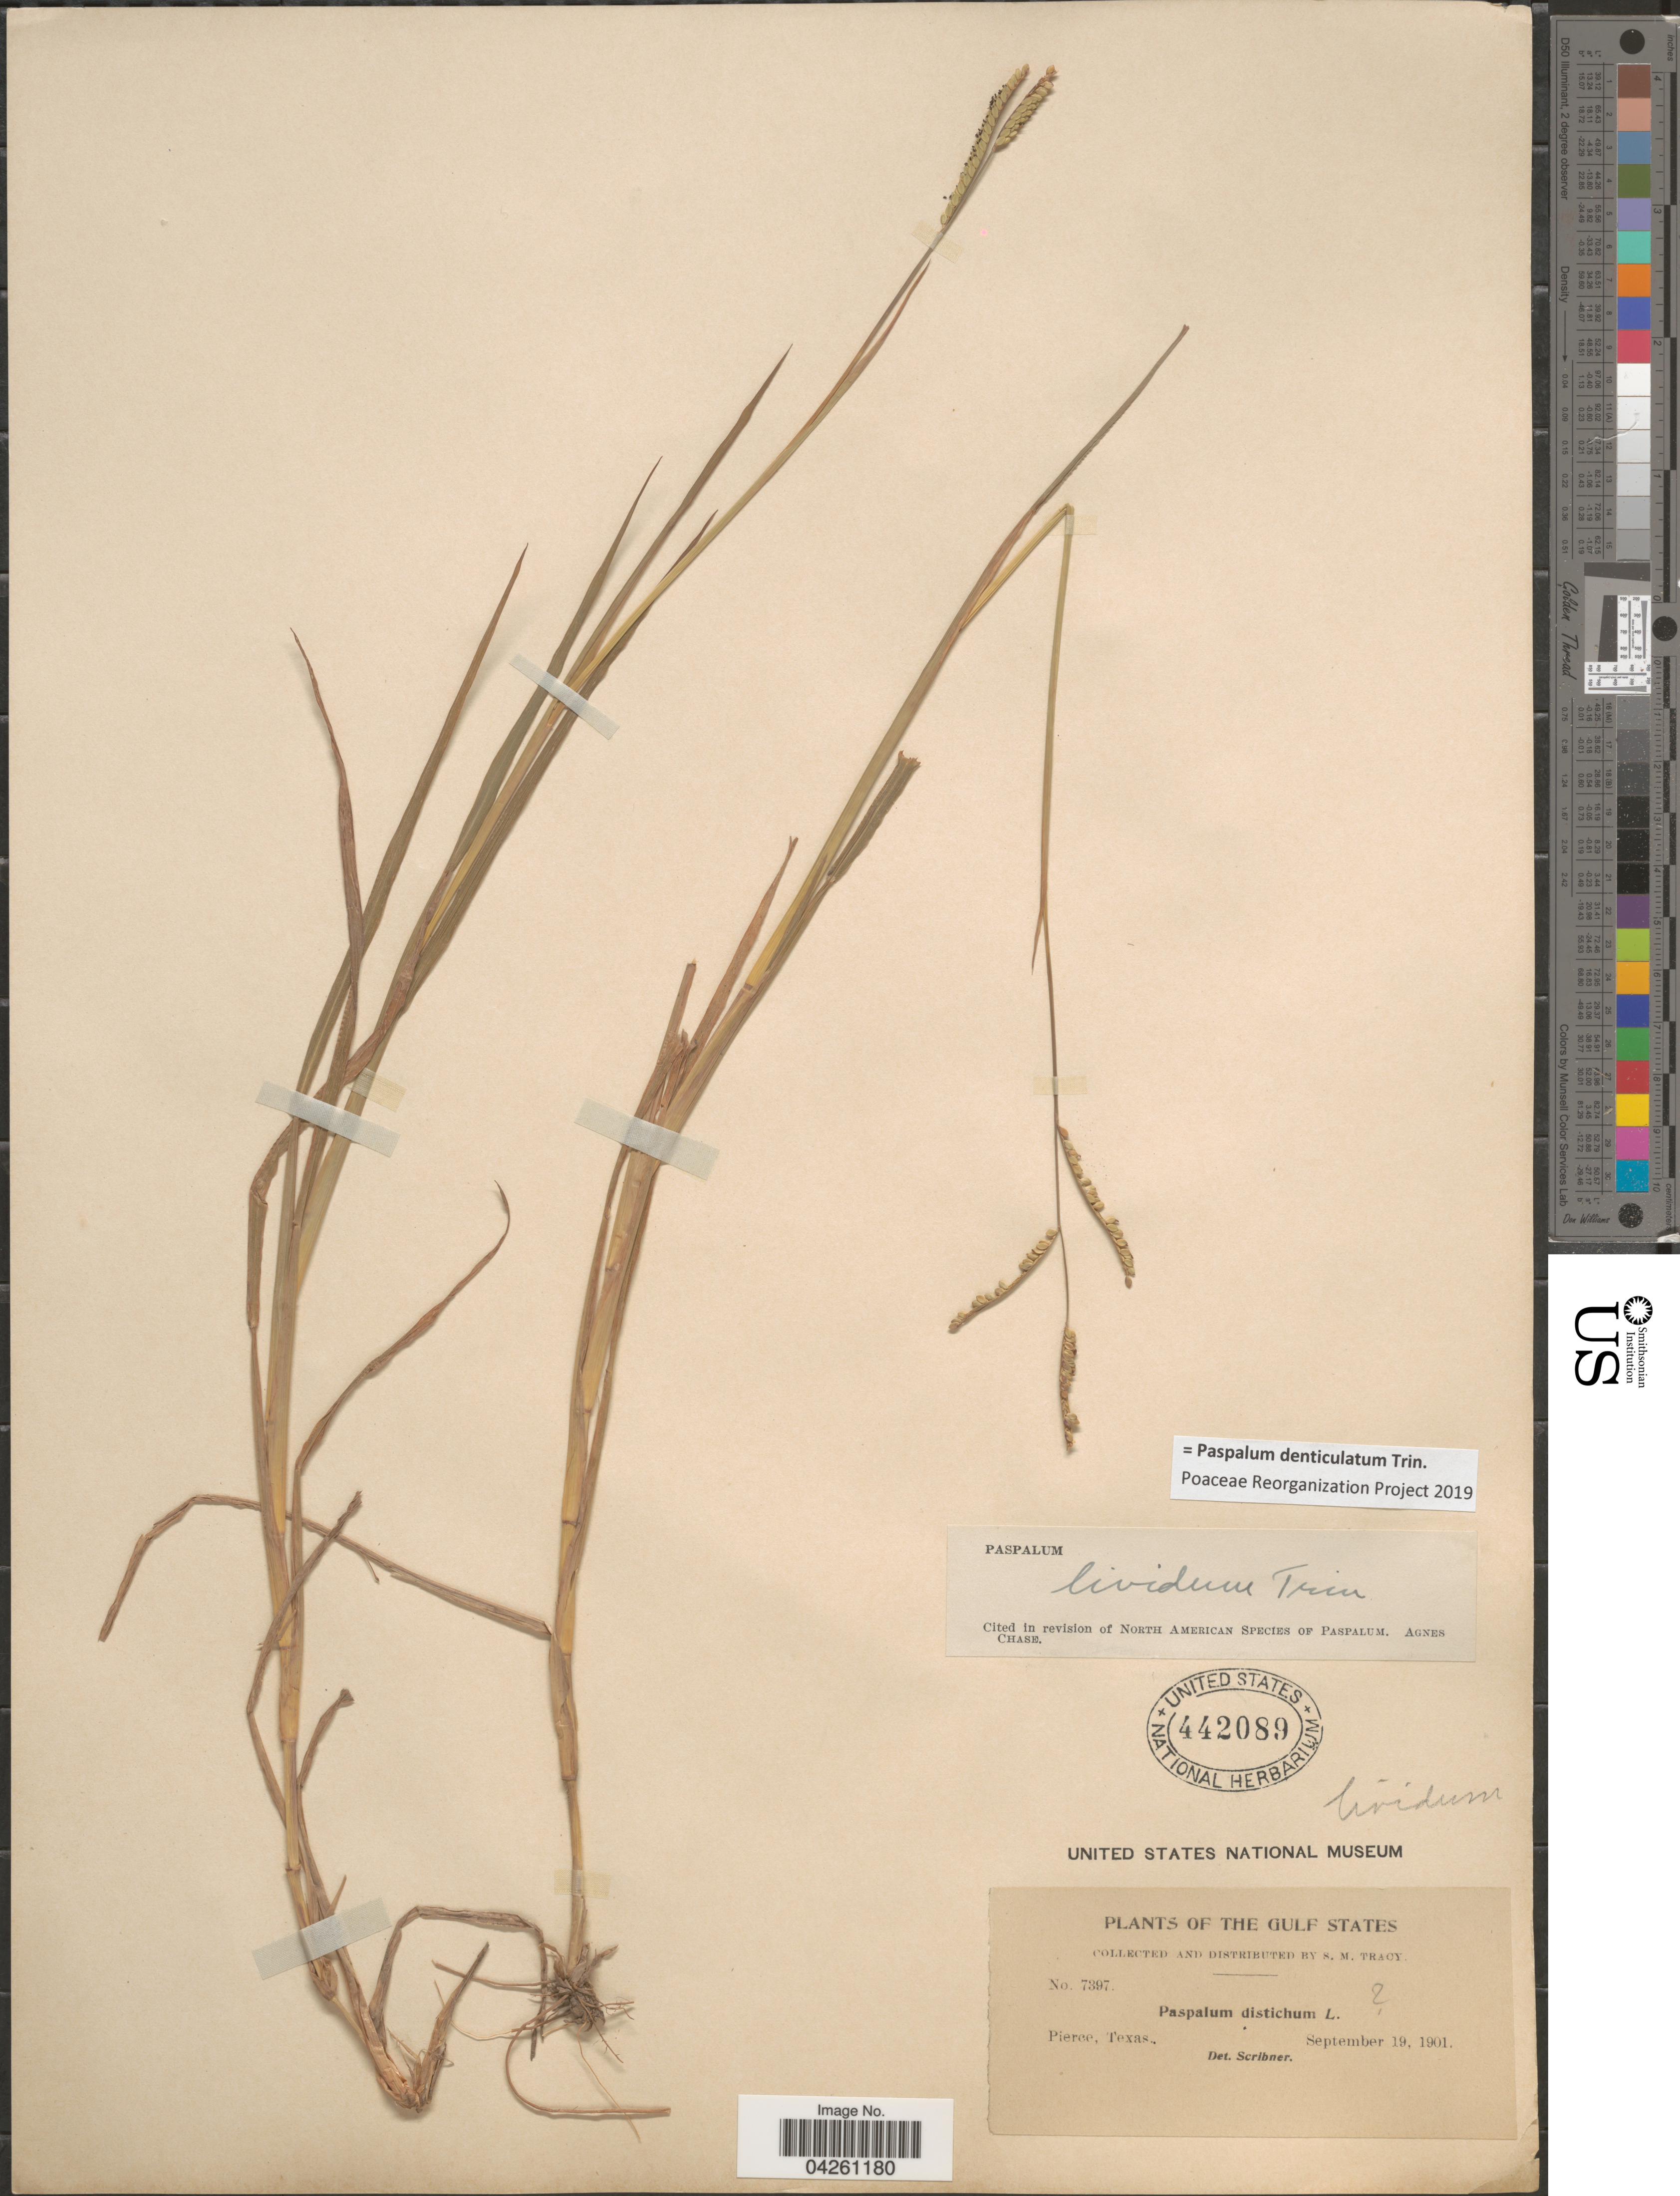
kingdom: Plantae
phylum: Tracheophyta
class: Liliopsida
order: Poales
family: Poaceae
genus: Paspalum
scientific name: Paspalum denticulatum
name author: Trin.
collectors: S. M. Tracy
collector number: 7397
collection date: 1901-09-19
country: United States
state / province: Texas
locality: Pierce. The Gulf States.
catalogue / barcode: US 442089